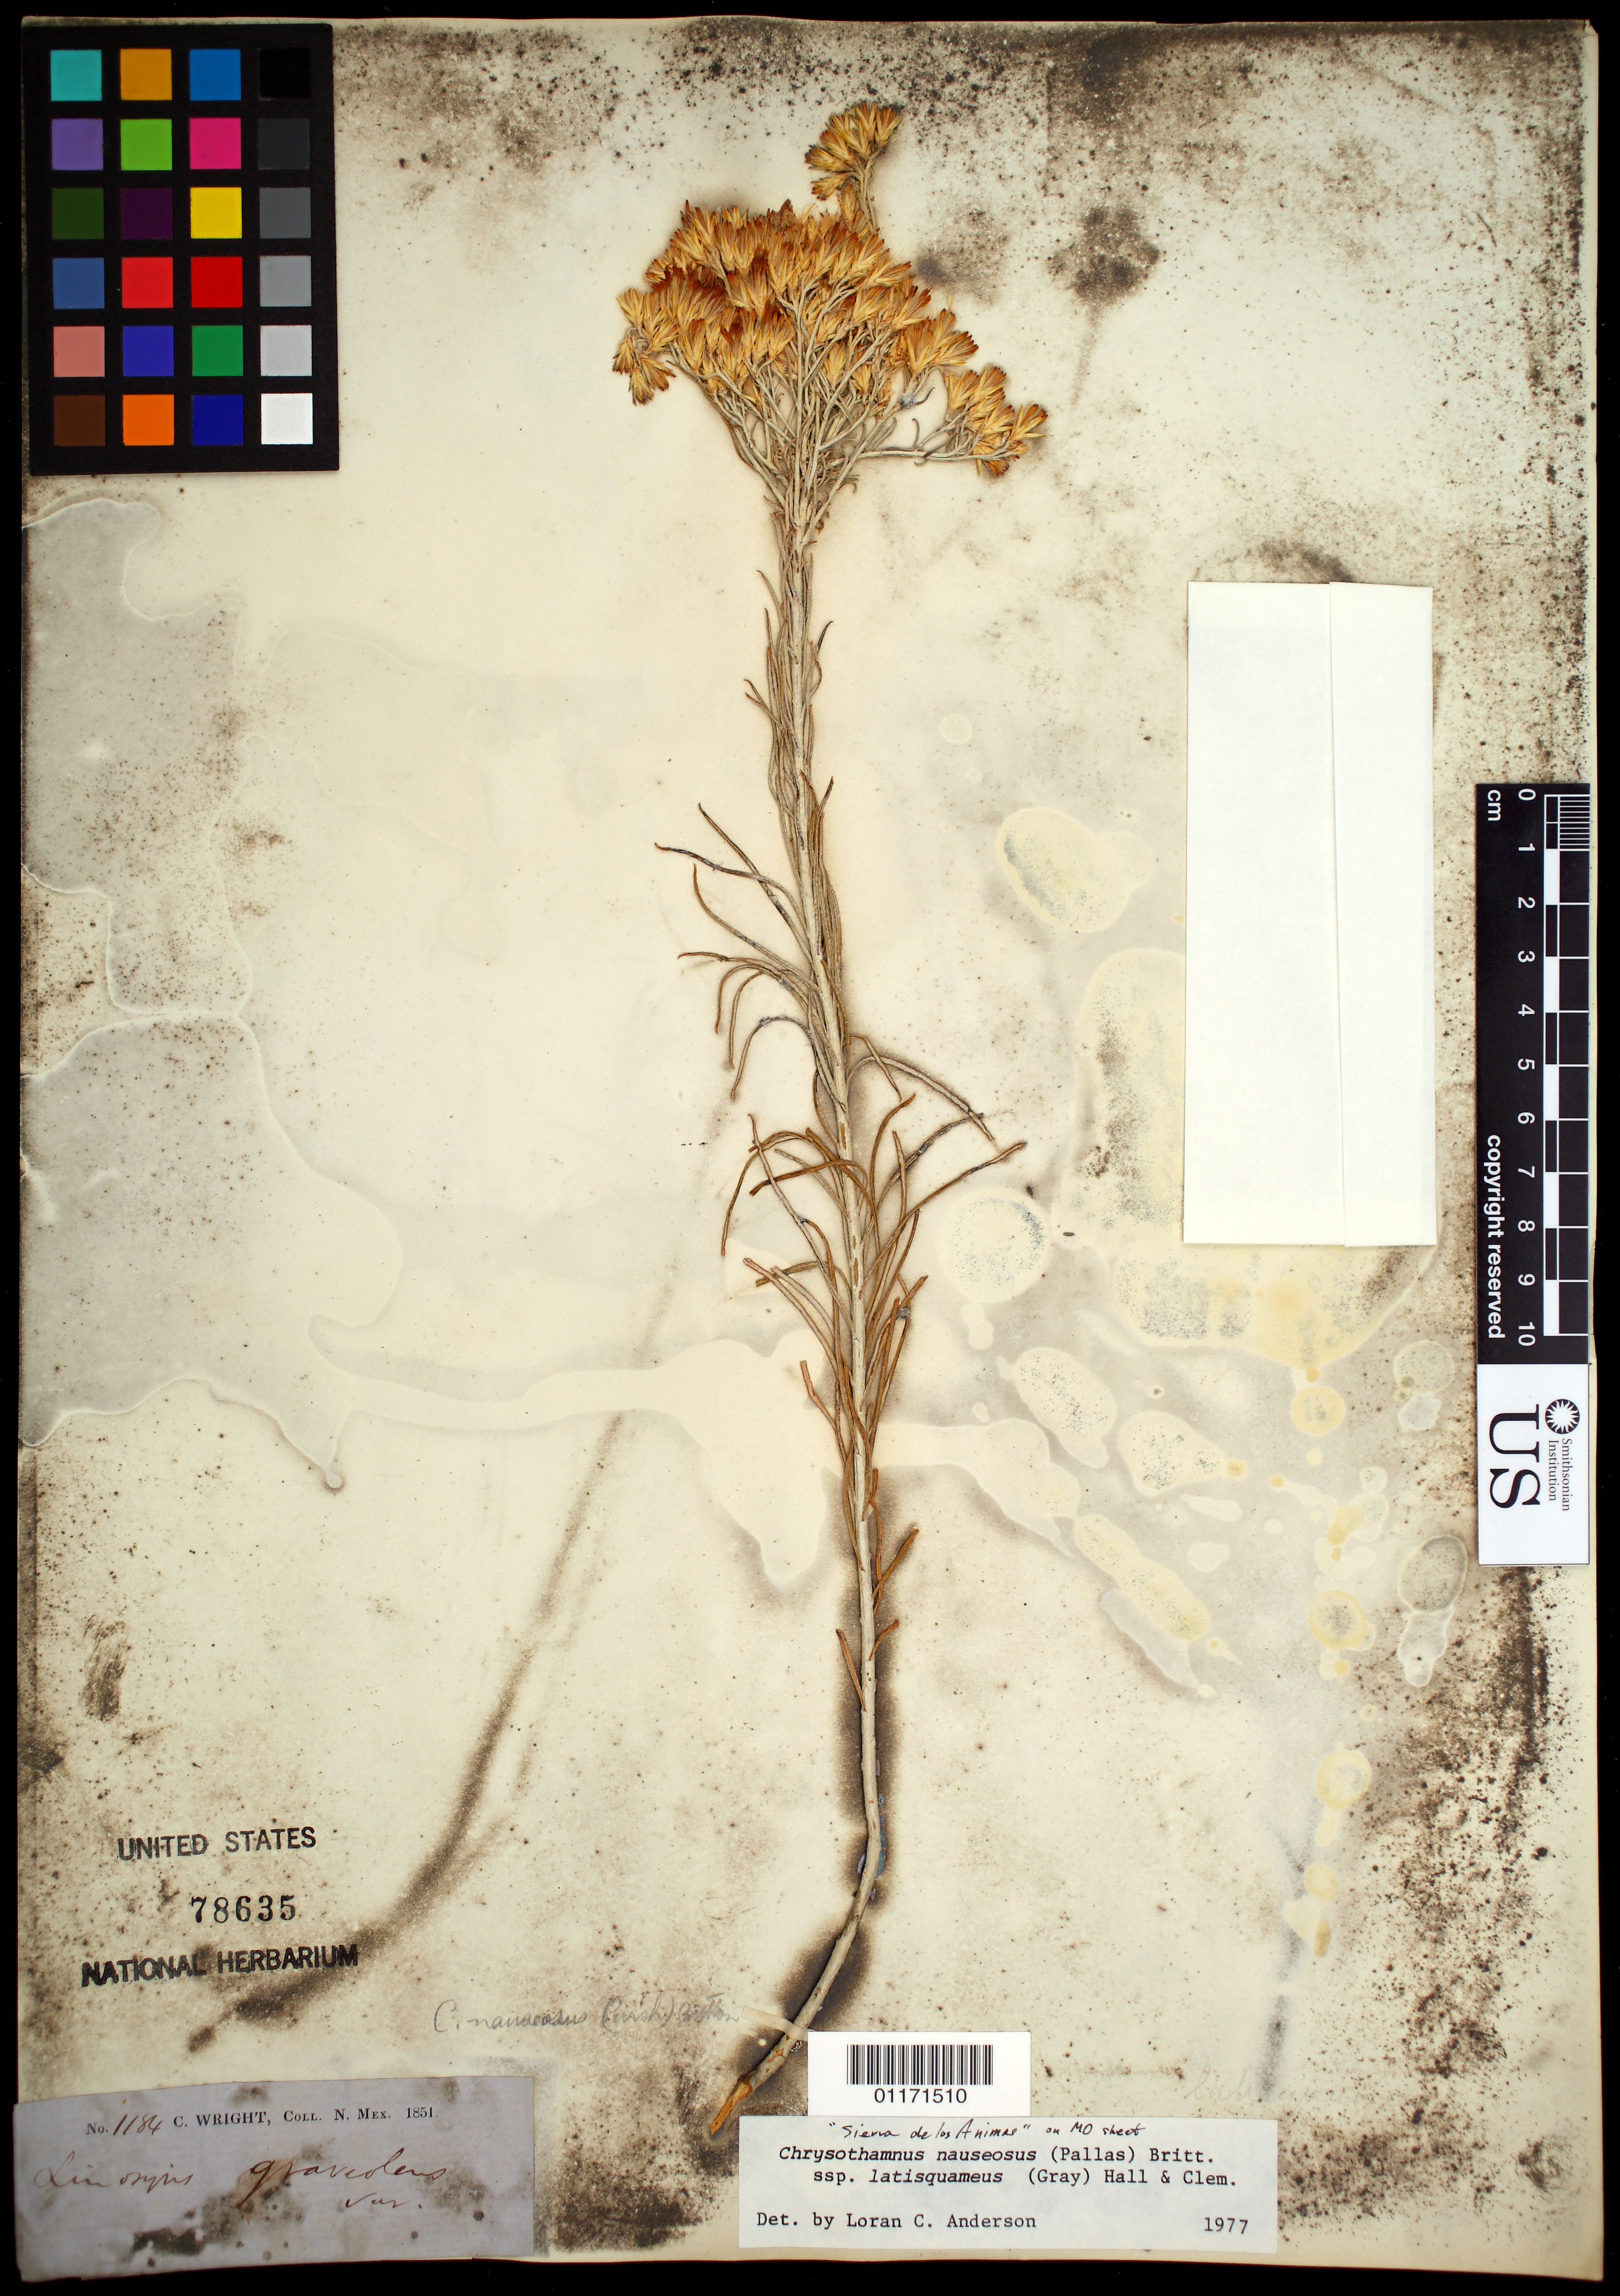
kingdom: Plantae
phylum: Tracheophyta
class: Magnoliopsida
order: Asterales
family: Asteraceae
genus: Ericameria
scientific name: Ericameria nauseosa var. latisquamea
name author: (A. Gray) G.L. Nesom & G.I. Baird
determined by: Urbatsch, Lowell E., Curator (LSU), Louisiana State University (UNITED STATES)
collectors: C. Wright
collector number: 1184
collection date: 1851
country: United States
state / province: New Mexico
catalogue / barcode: US 78635